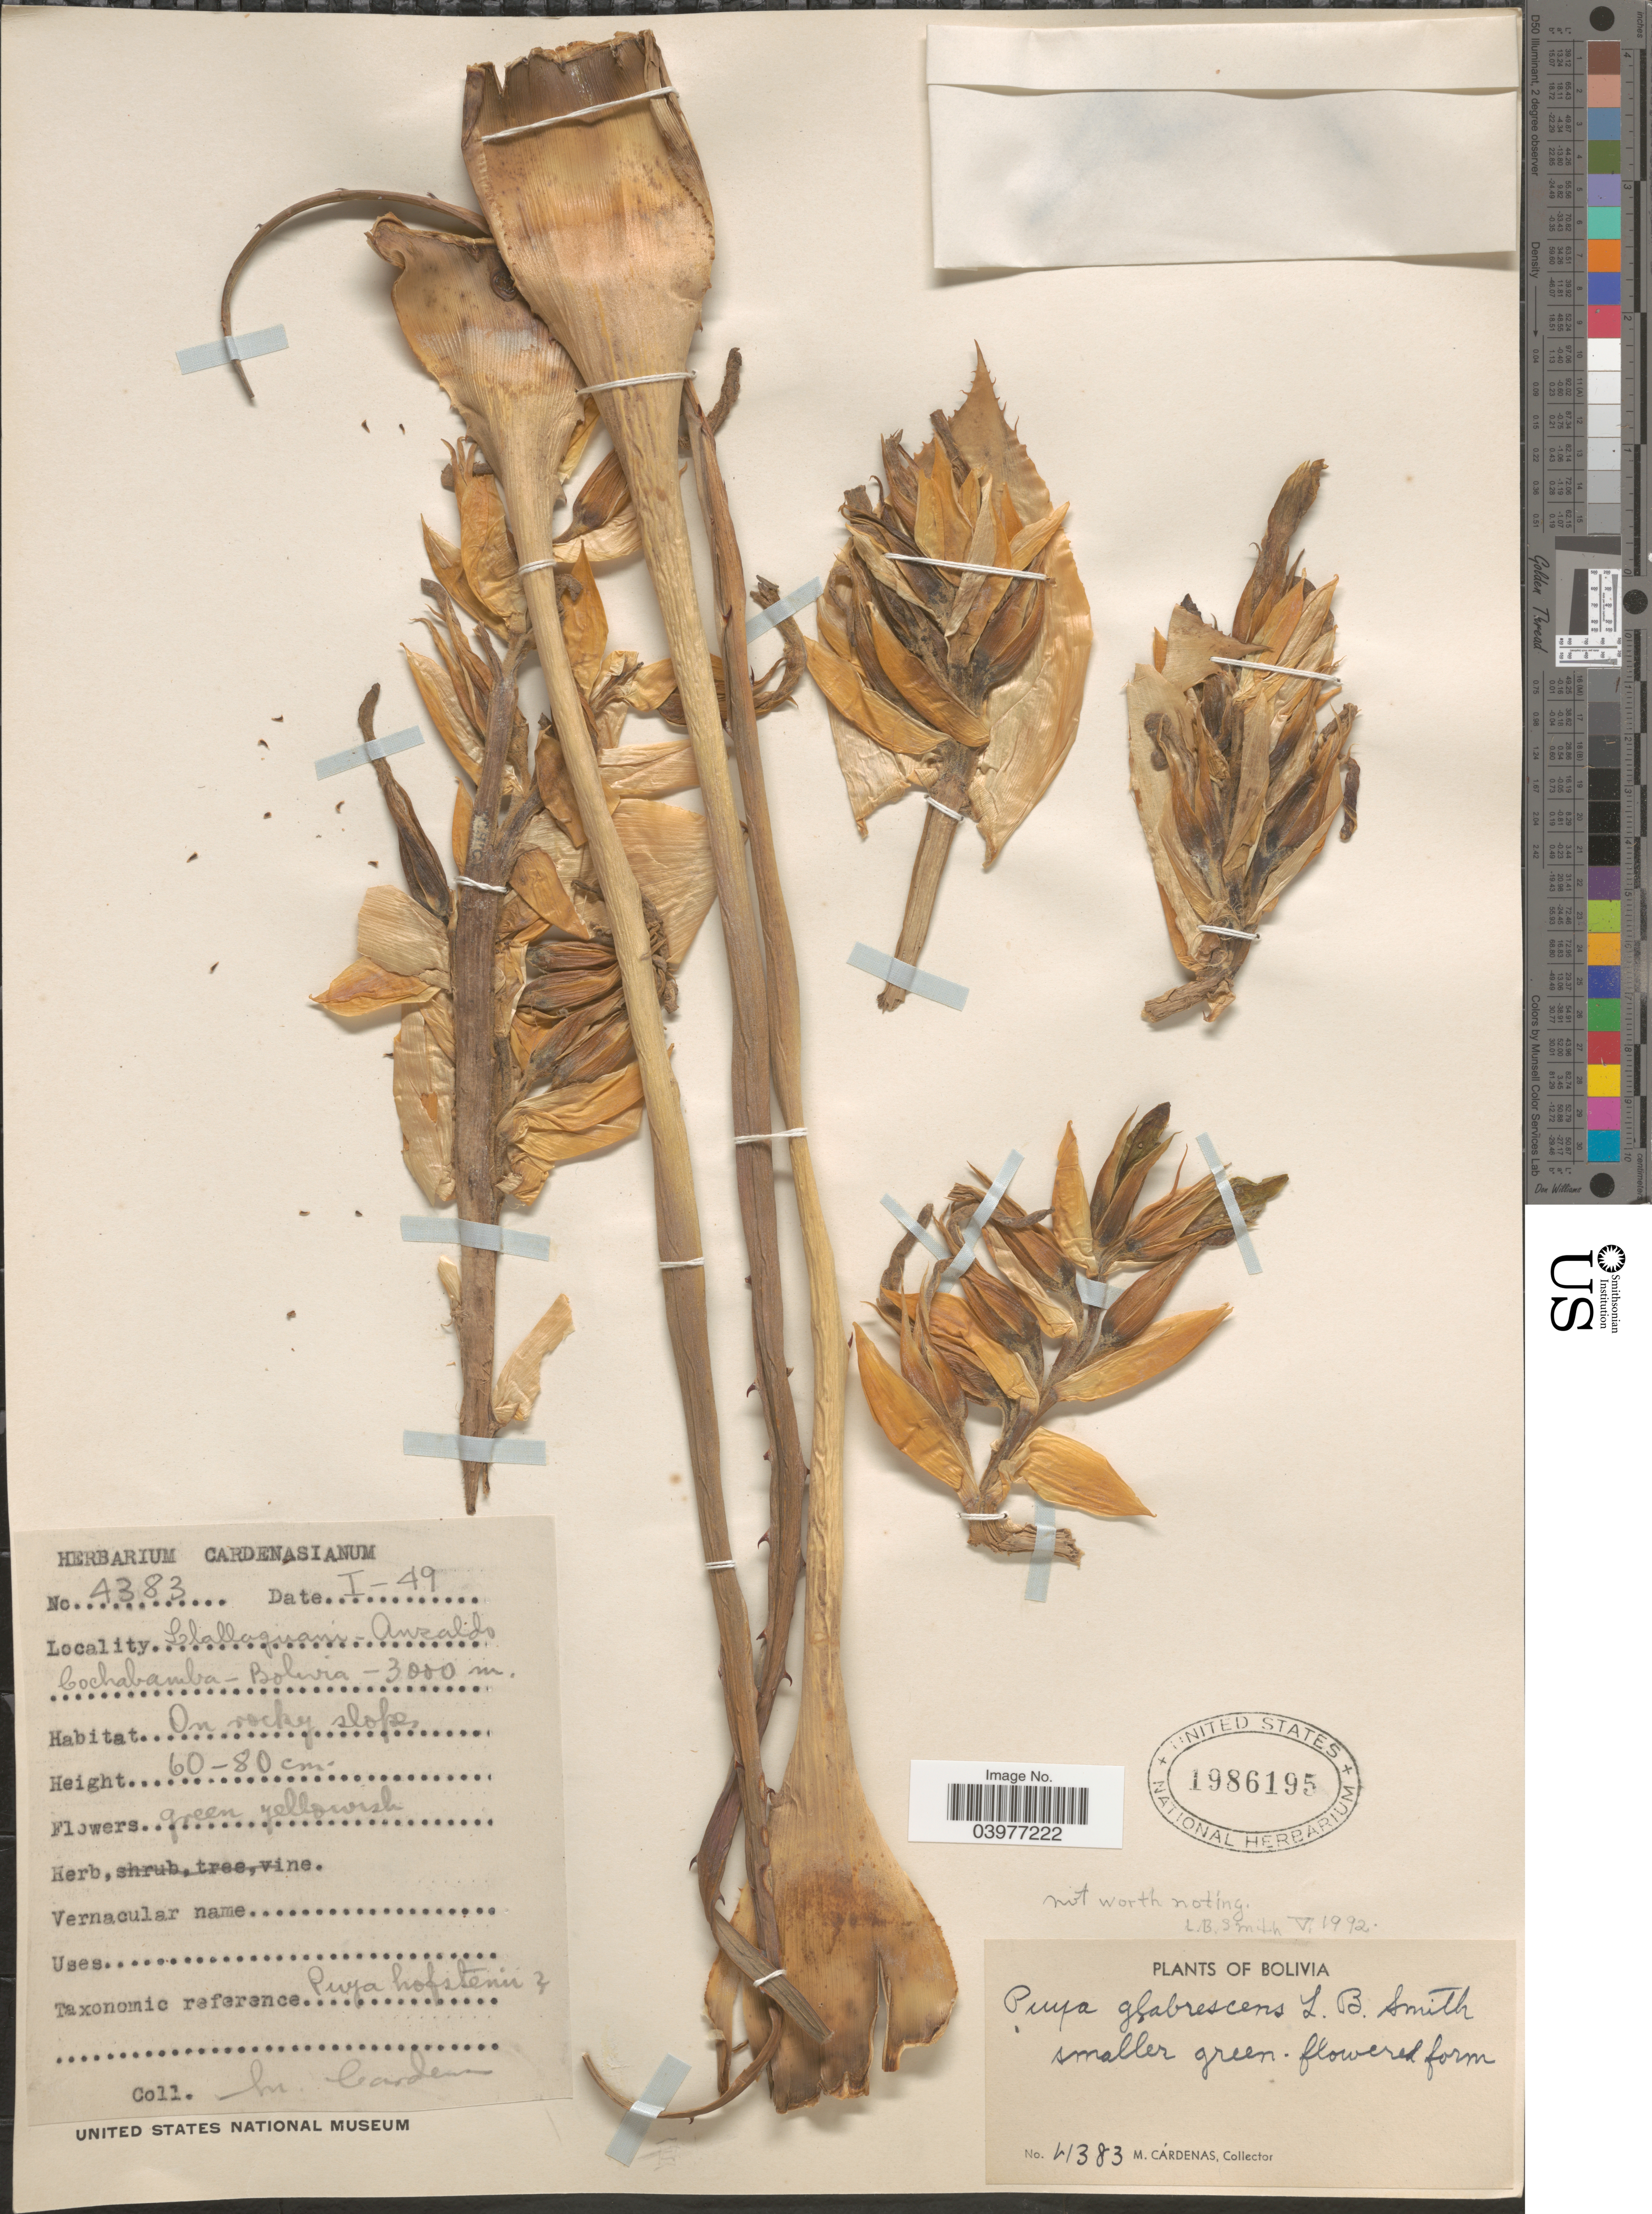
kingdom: Plantae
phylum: Tracheophyta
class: Liliopsida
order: Poales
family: Bromeliaceae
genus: Puya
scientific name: Puya glabrescens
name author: L.B. Sm.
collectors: M. Cárdenas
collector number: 4383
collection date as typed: Transcribed d/m/y: /1/49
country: Bolivia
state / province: Cochabamba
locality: Llallaguani-Anzaldo.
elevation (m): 3000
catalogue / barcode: US 1986195